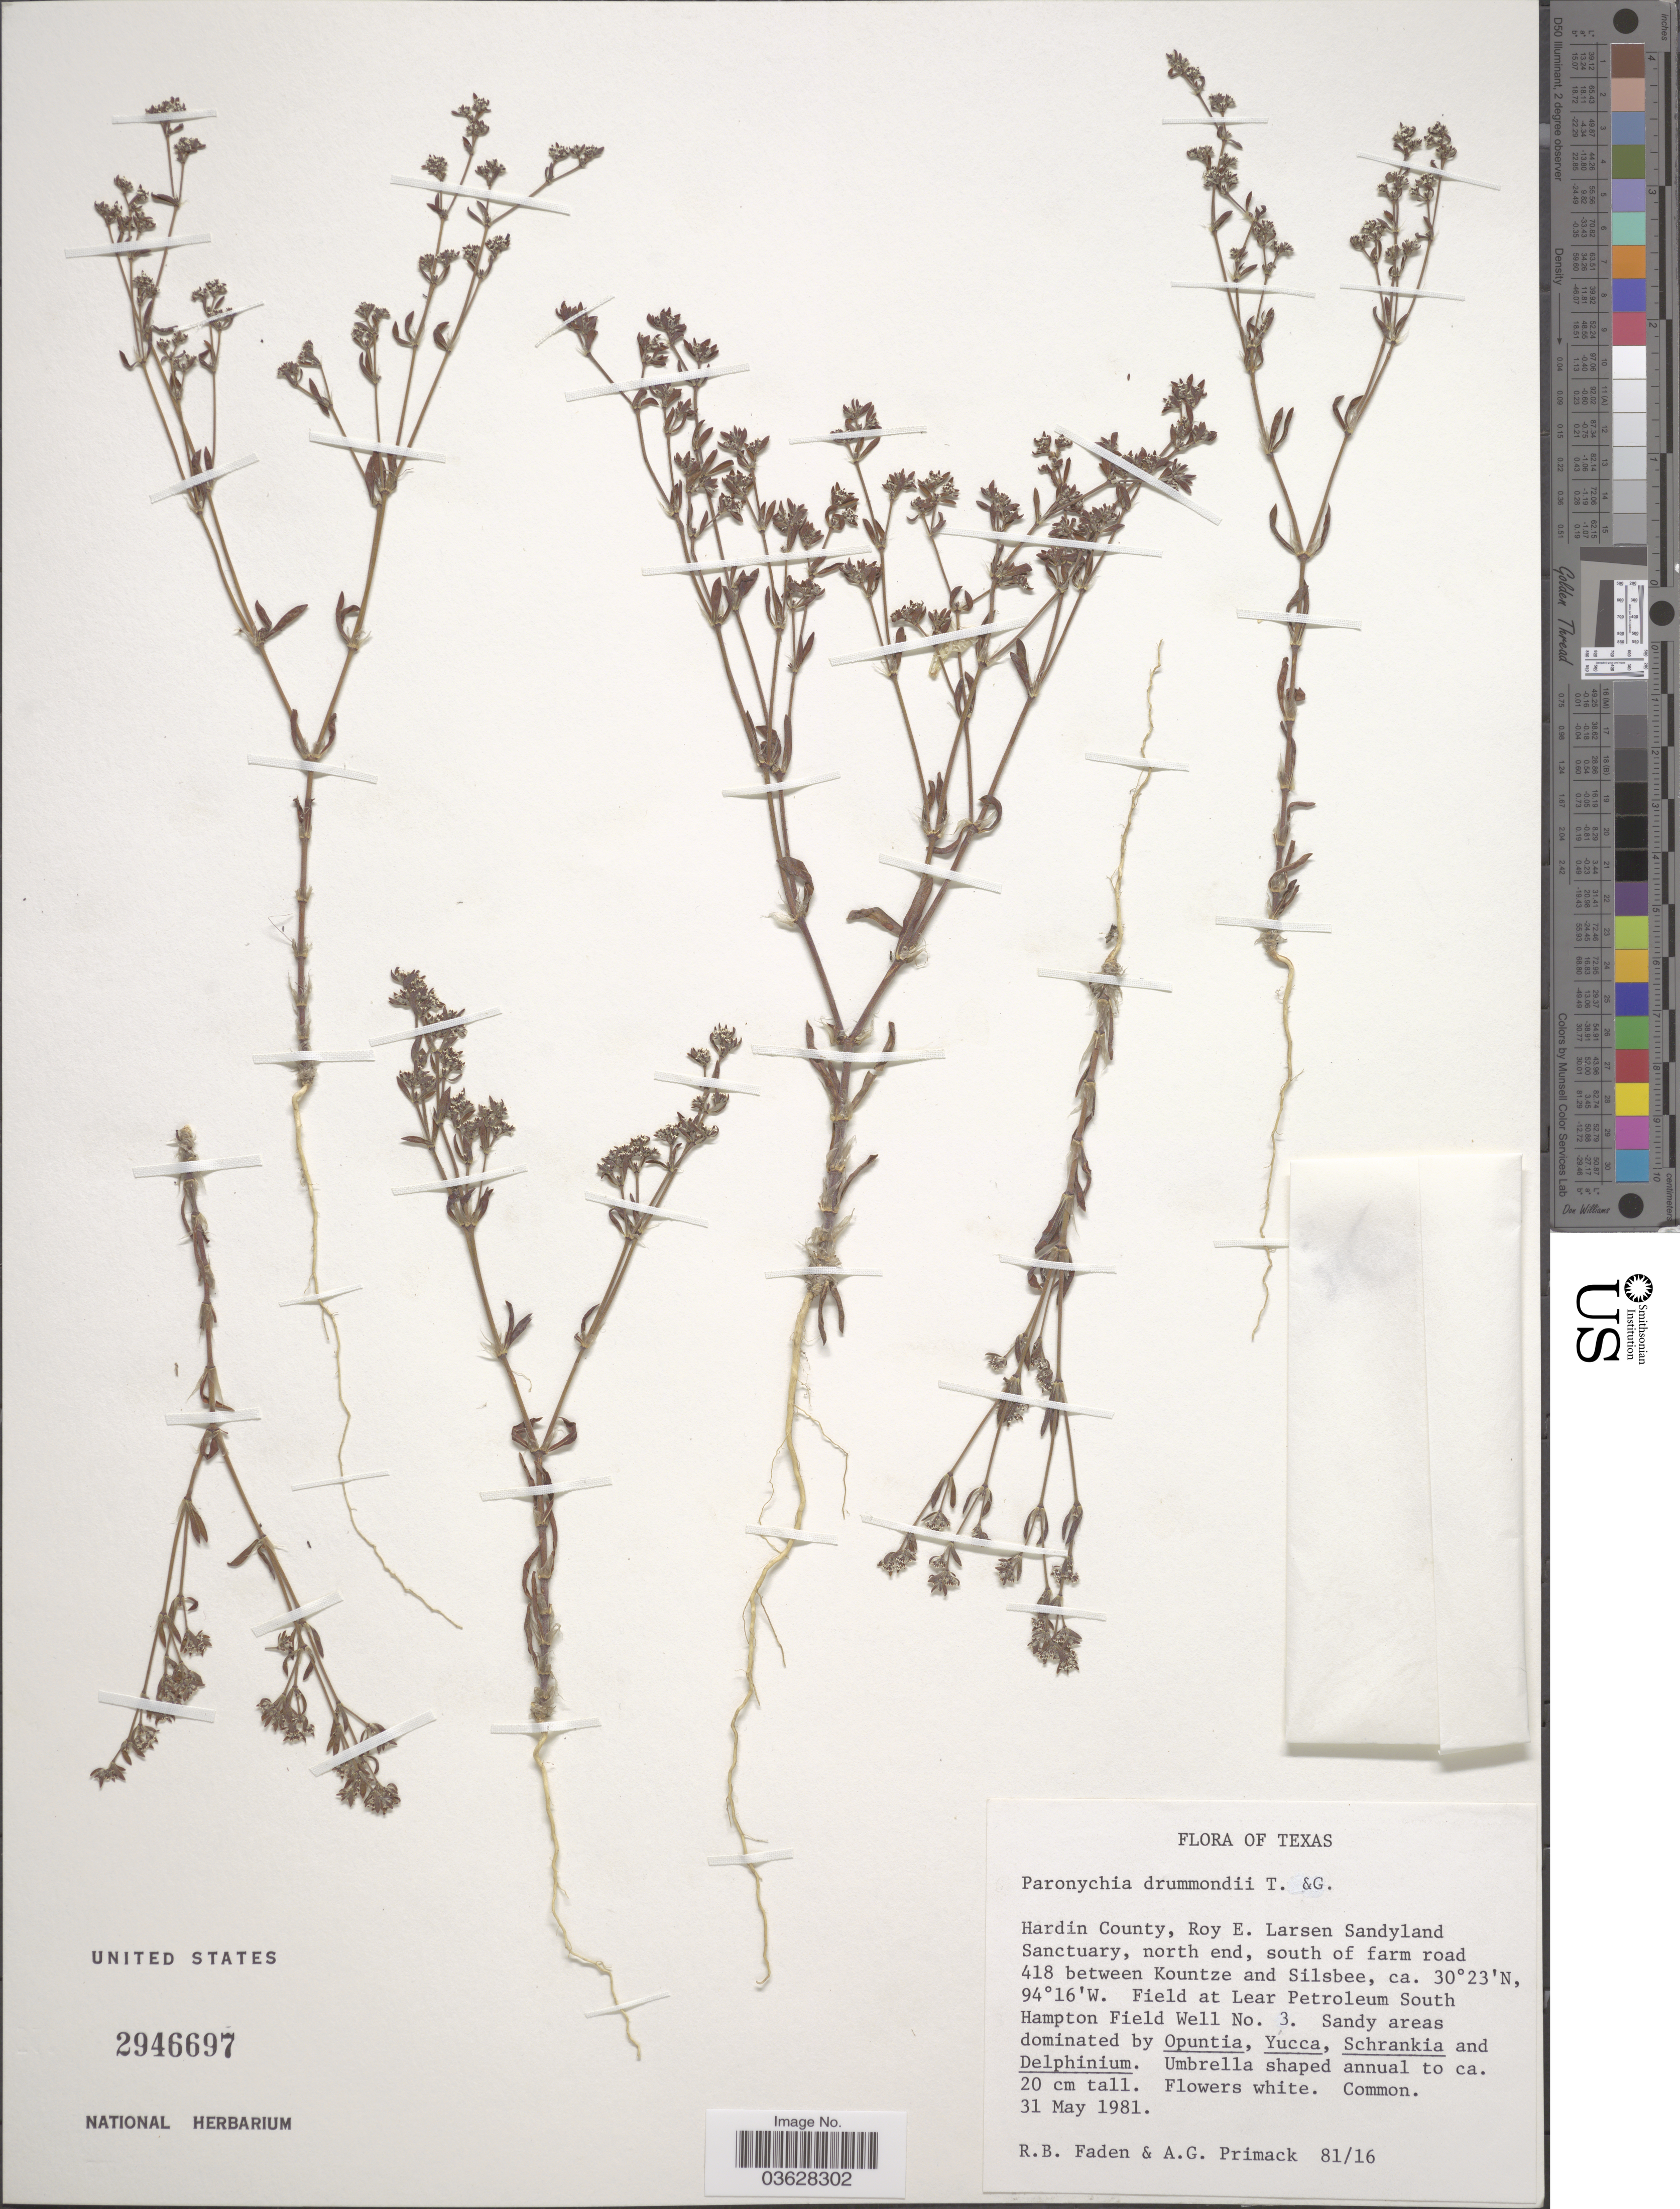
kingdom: Plantae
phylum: Tracheophyta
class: Magnoliopsida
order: Caryophyllales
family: Caryophyllaceae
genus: Paronychia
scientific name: Paronychia drummondii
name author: Torr. & A. Gray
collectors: R. B. Faden & A. Primack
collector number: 81/16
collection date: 1981-05-31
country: United States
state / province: Texas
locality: Hardin County, Roy E. Larsen Sandyland Sanctuary, north end, south of farm road 418 between Kountze and Silsbee. Field near Lear Petroleum South Hampton Field Well No. 3.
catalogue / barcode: US 2946697